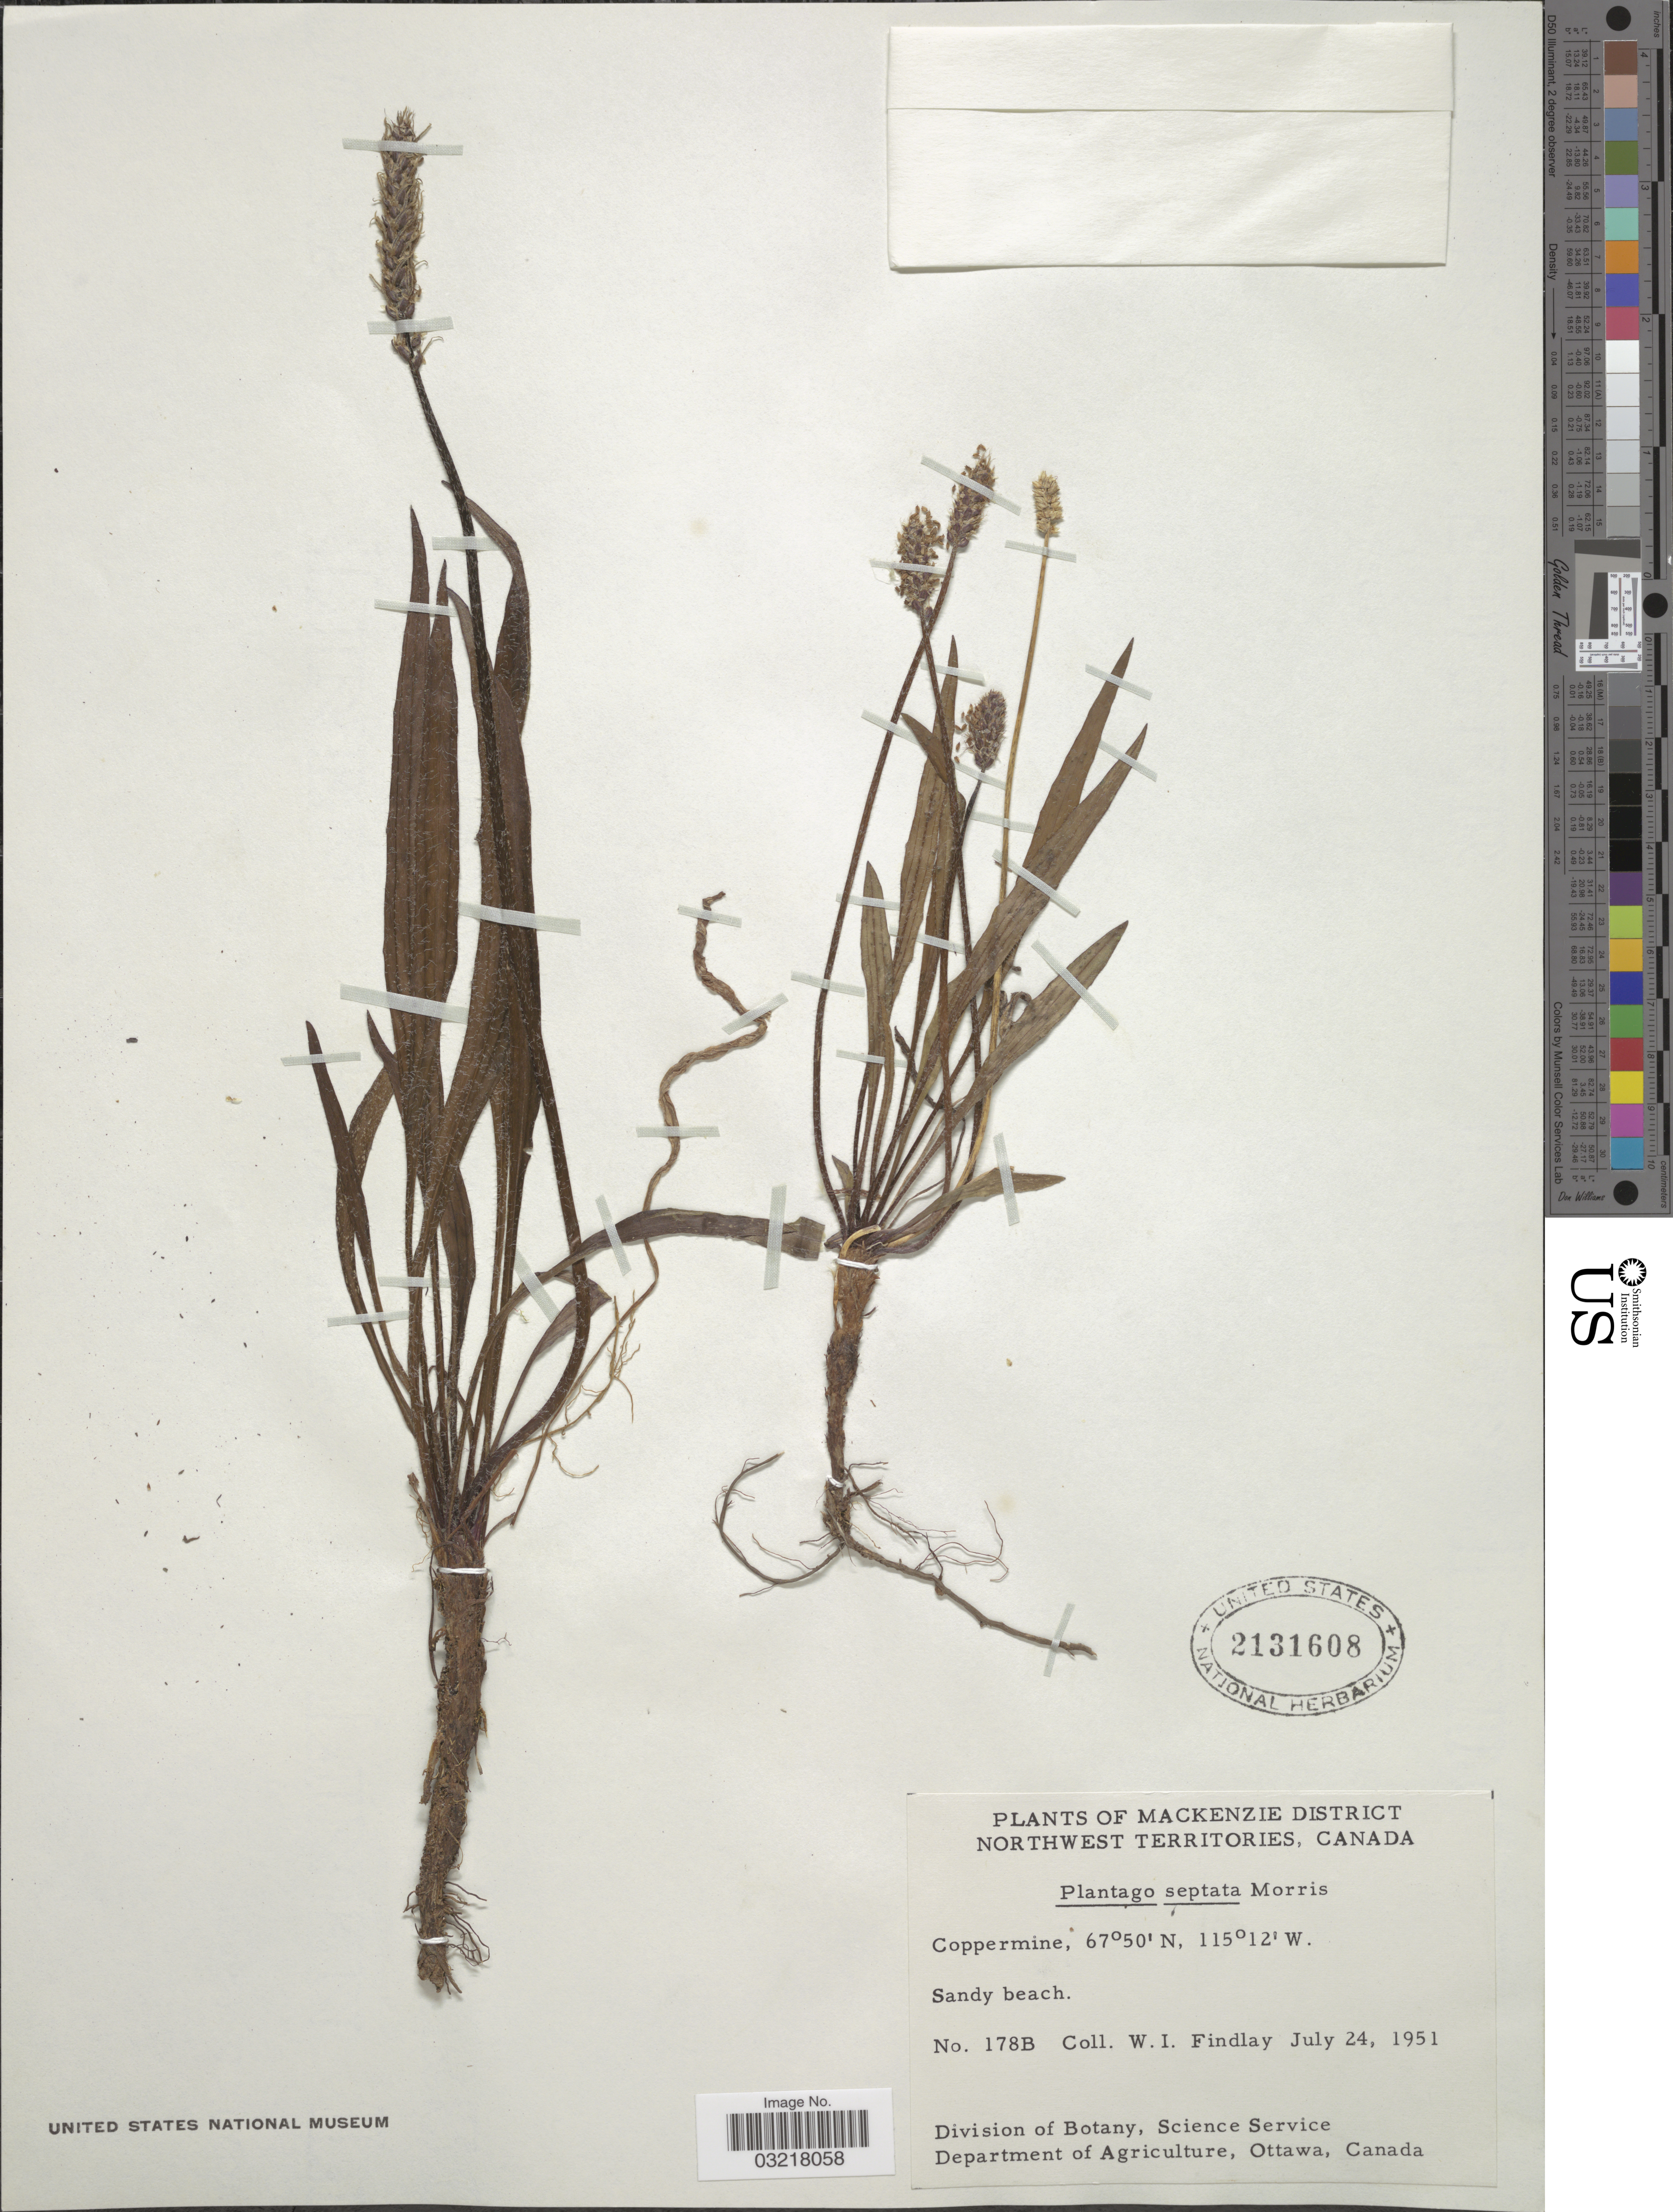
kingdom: Plantae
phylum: Tracheophyta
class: Magnoliopsida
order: Lamiales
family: Plantaginaceae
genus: Plantago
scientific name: Plantago canescens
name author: Adams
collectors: W. Findlay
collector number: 178B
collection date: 1951-07-24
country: Canada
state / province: Northwest Territories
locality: Mackenzie District. Coppermine.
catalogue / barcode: US 2131608